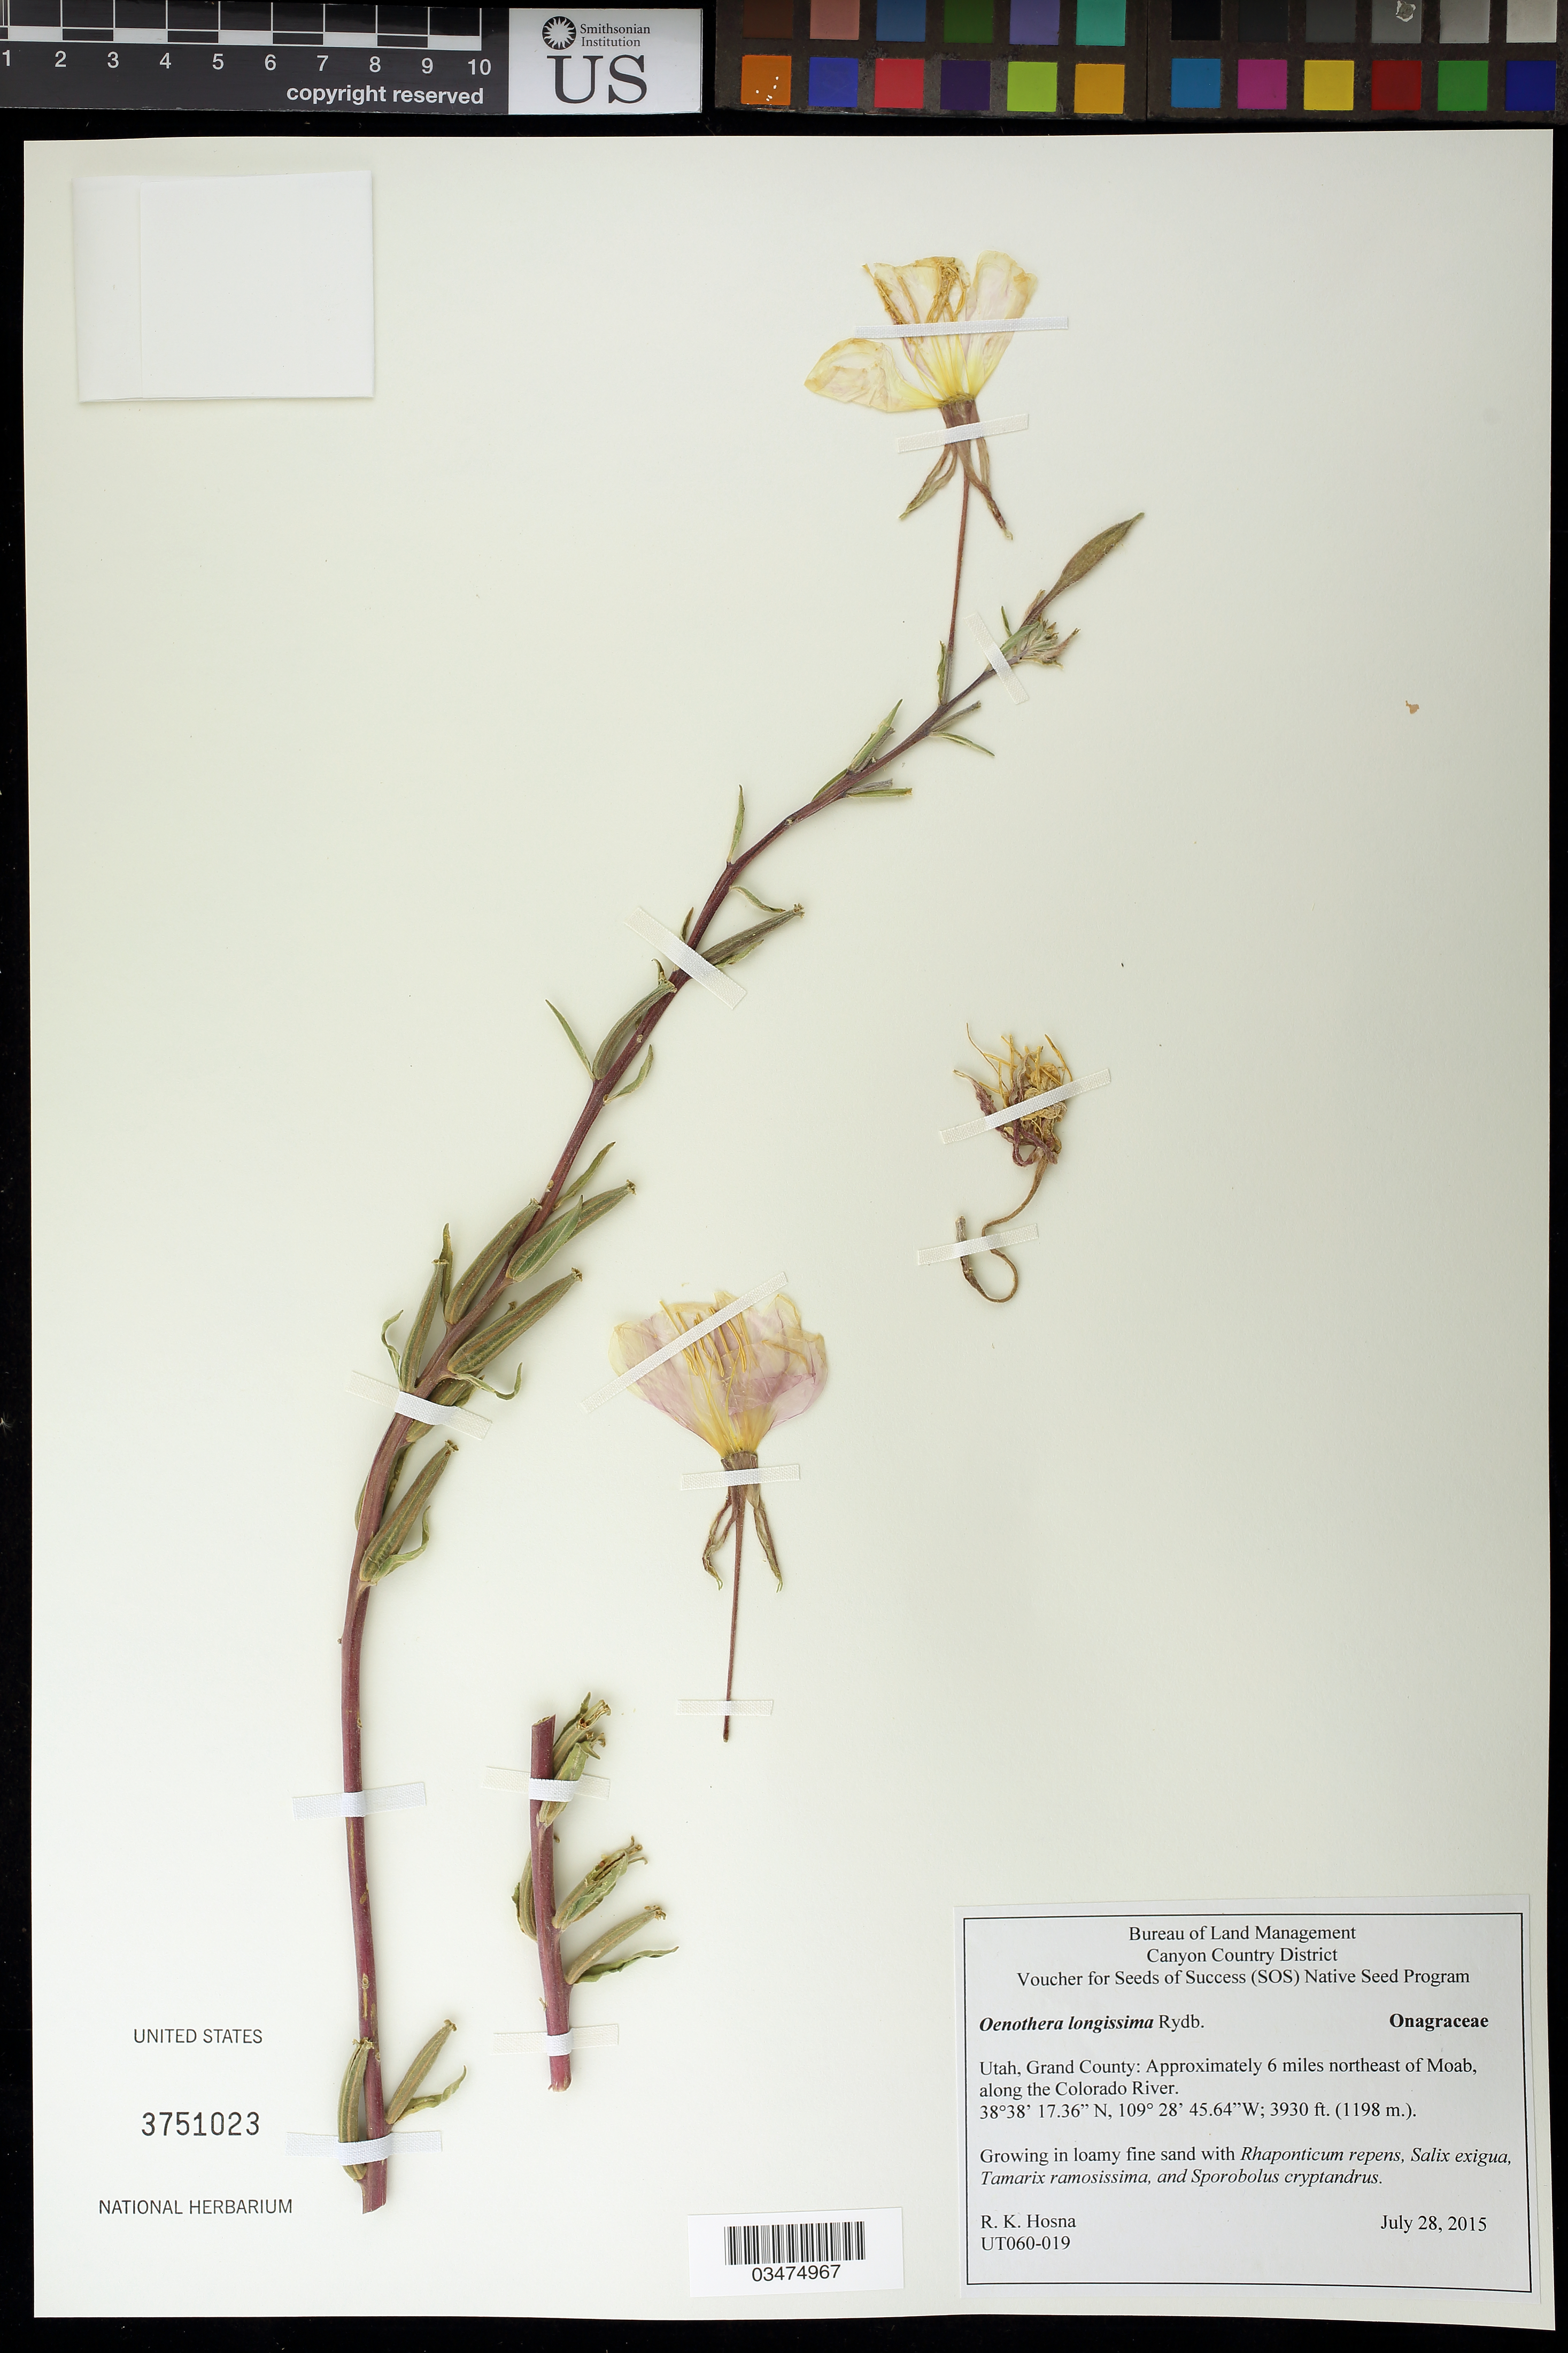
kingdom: Plantae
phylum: Tracheophyta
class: Magnoliopsida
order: Myrtales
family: Onagraceae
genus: Oenothera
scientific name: Oenothera longissima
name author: Rydb.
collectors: R. Hosna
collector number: UT060-019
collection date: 2015-07-28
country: United States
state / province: Utah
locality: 6 mi. NE of Moab, along the Colorado River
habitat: Loamy fine sand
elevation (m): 1198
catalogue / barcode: US 3751023